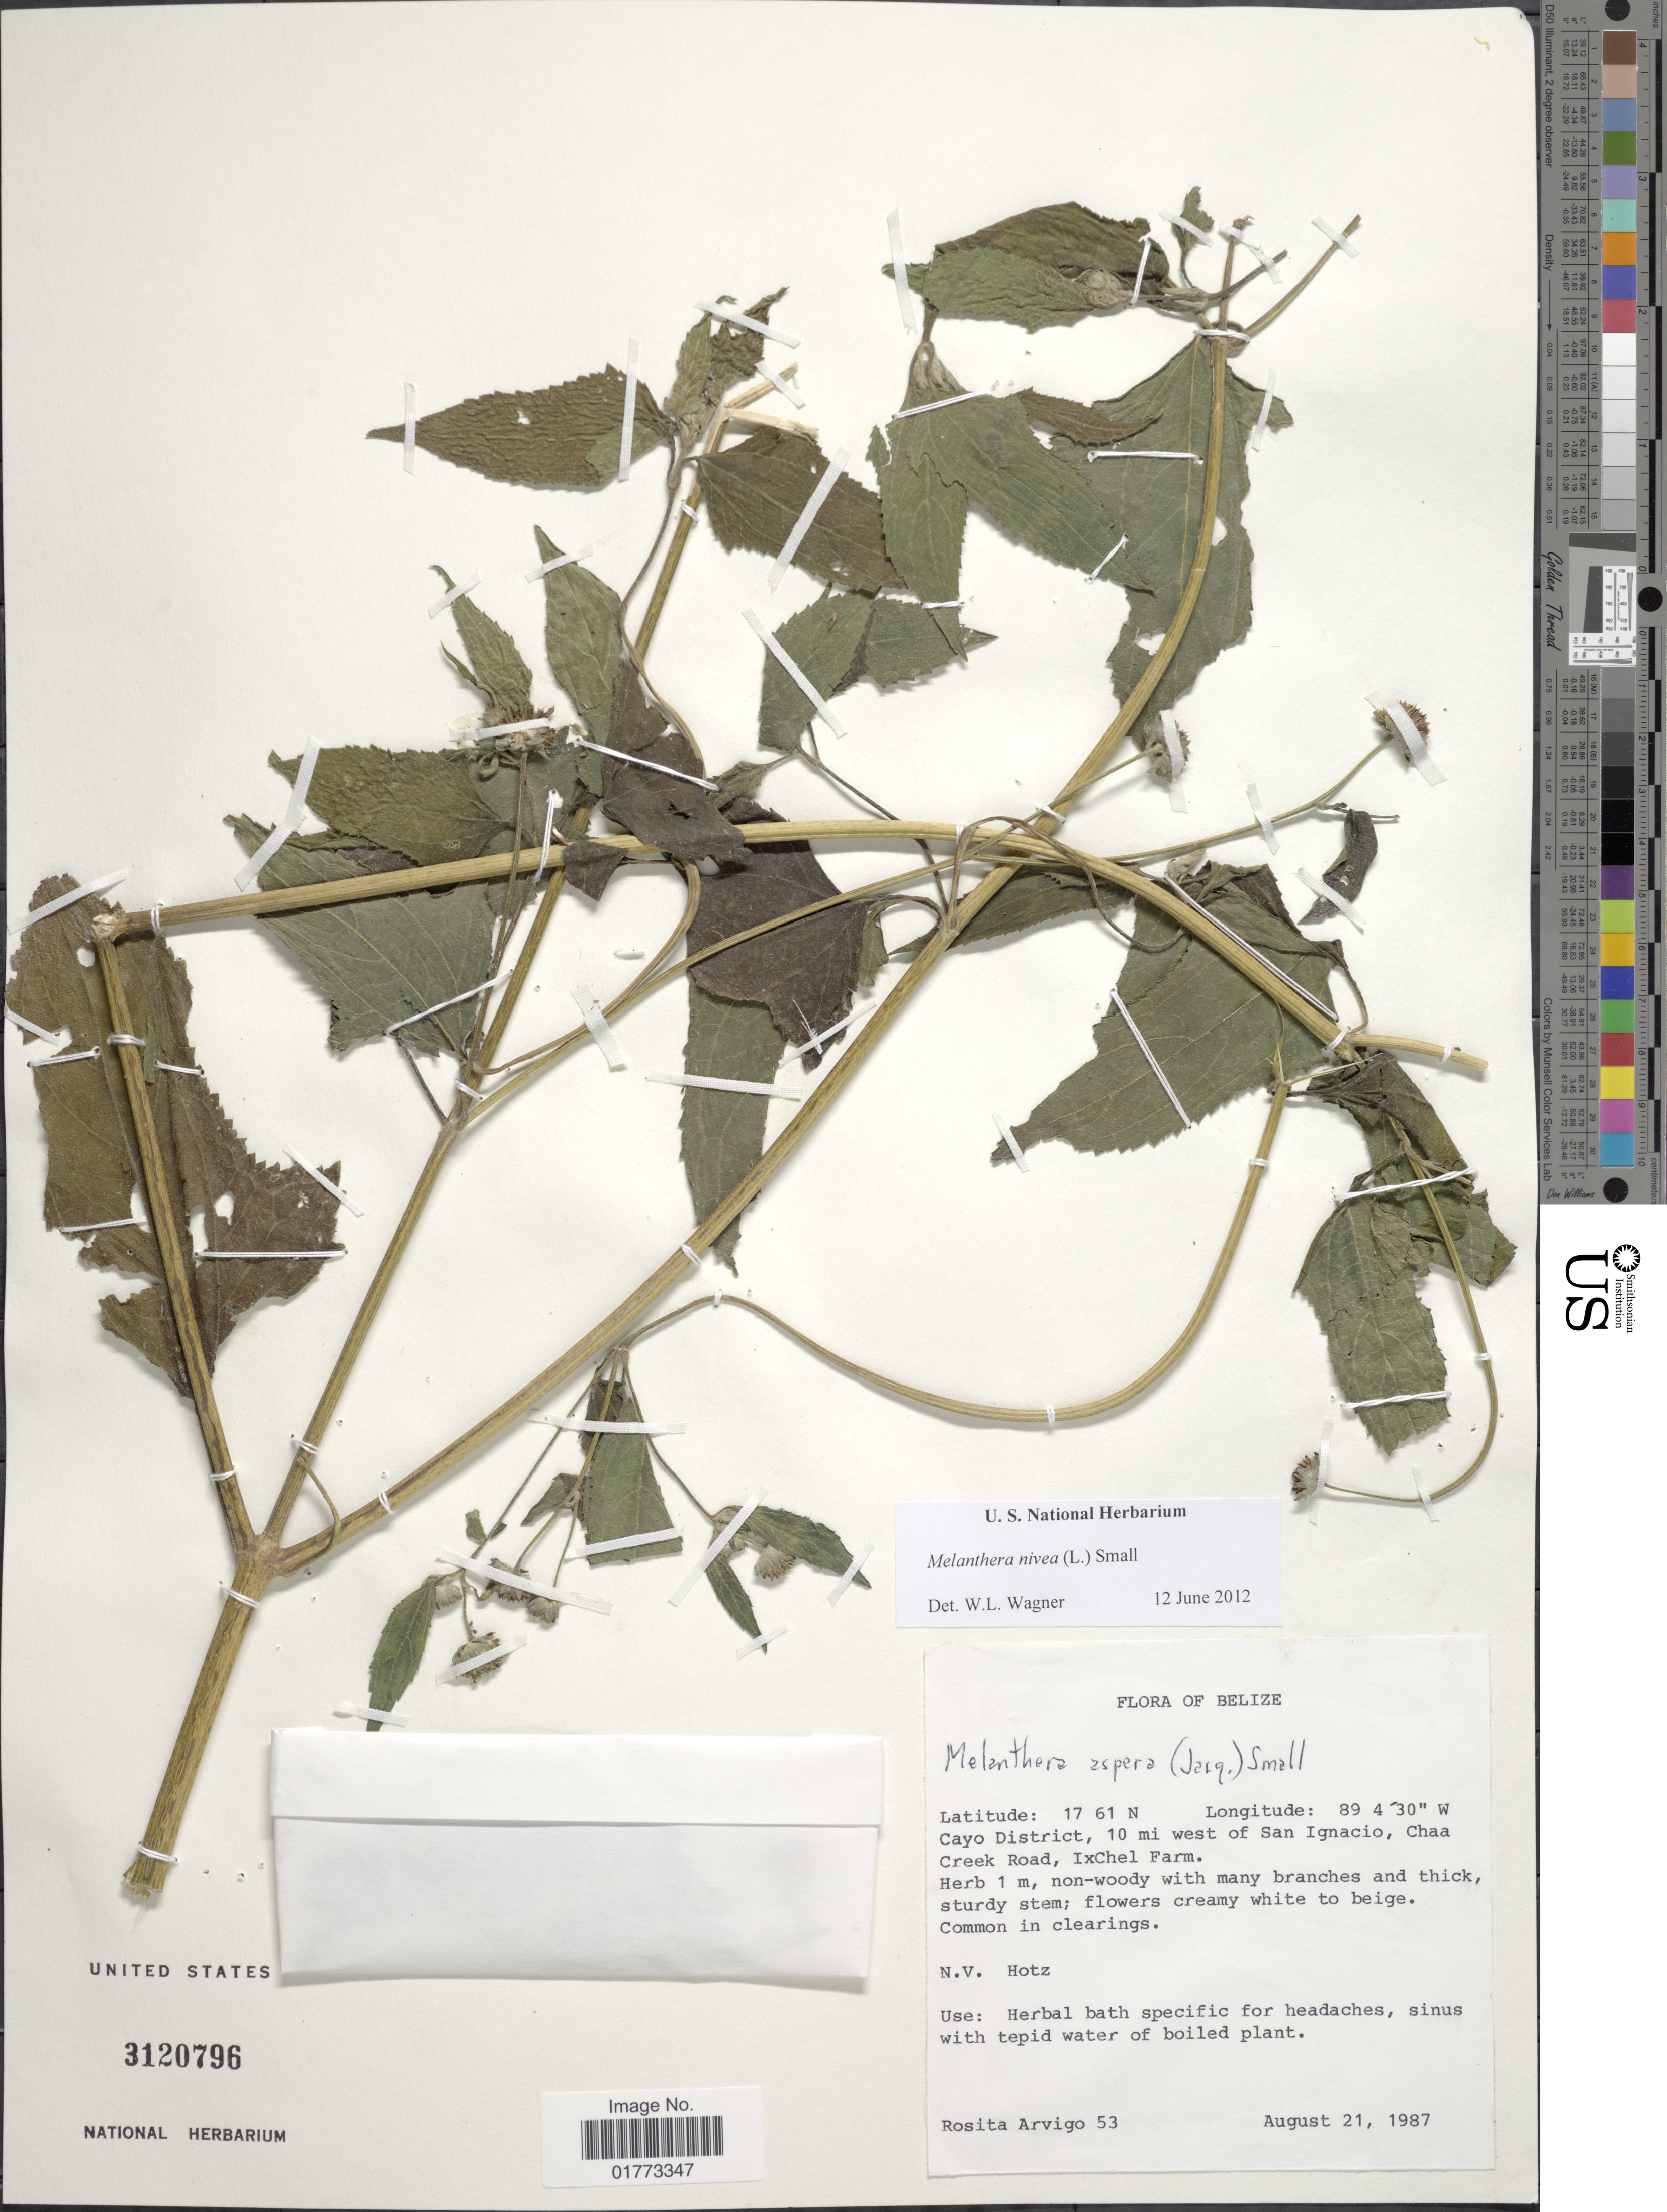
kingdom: Plantae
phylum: Tracheophyta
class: Magnoliopsida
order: Asterales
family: Asteraceae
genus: Melanthera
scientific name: Melanthera nivea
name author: (L.) Small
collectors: R. Arvigo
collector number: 53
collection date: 1987-08-21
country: Belize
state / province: Cayo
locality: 10 mi west of San Ignacio, Chaa Creek Road, IxChel Farm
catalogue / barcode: US 3120796